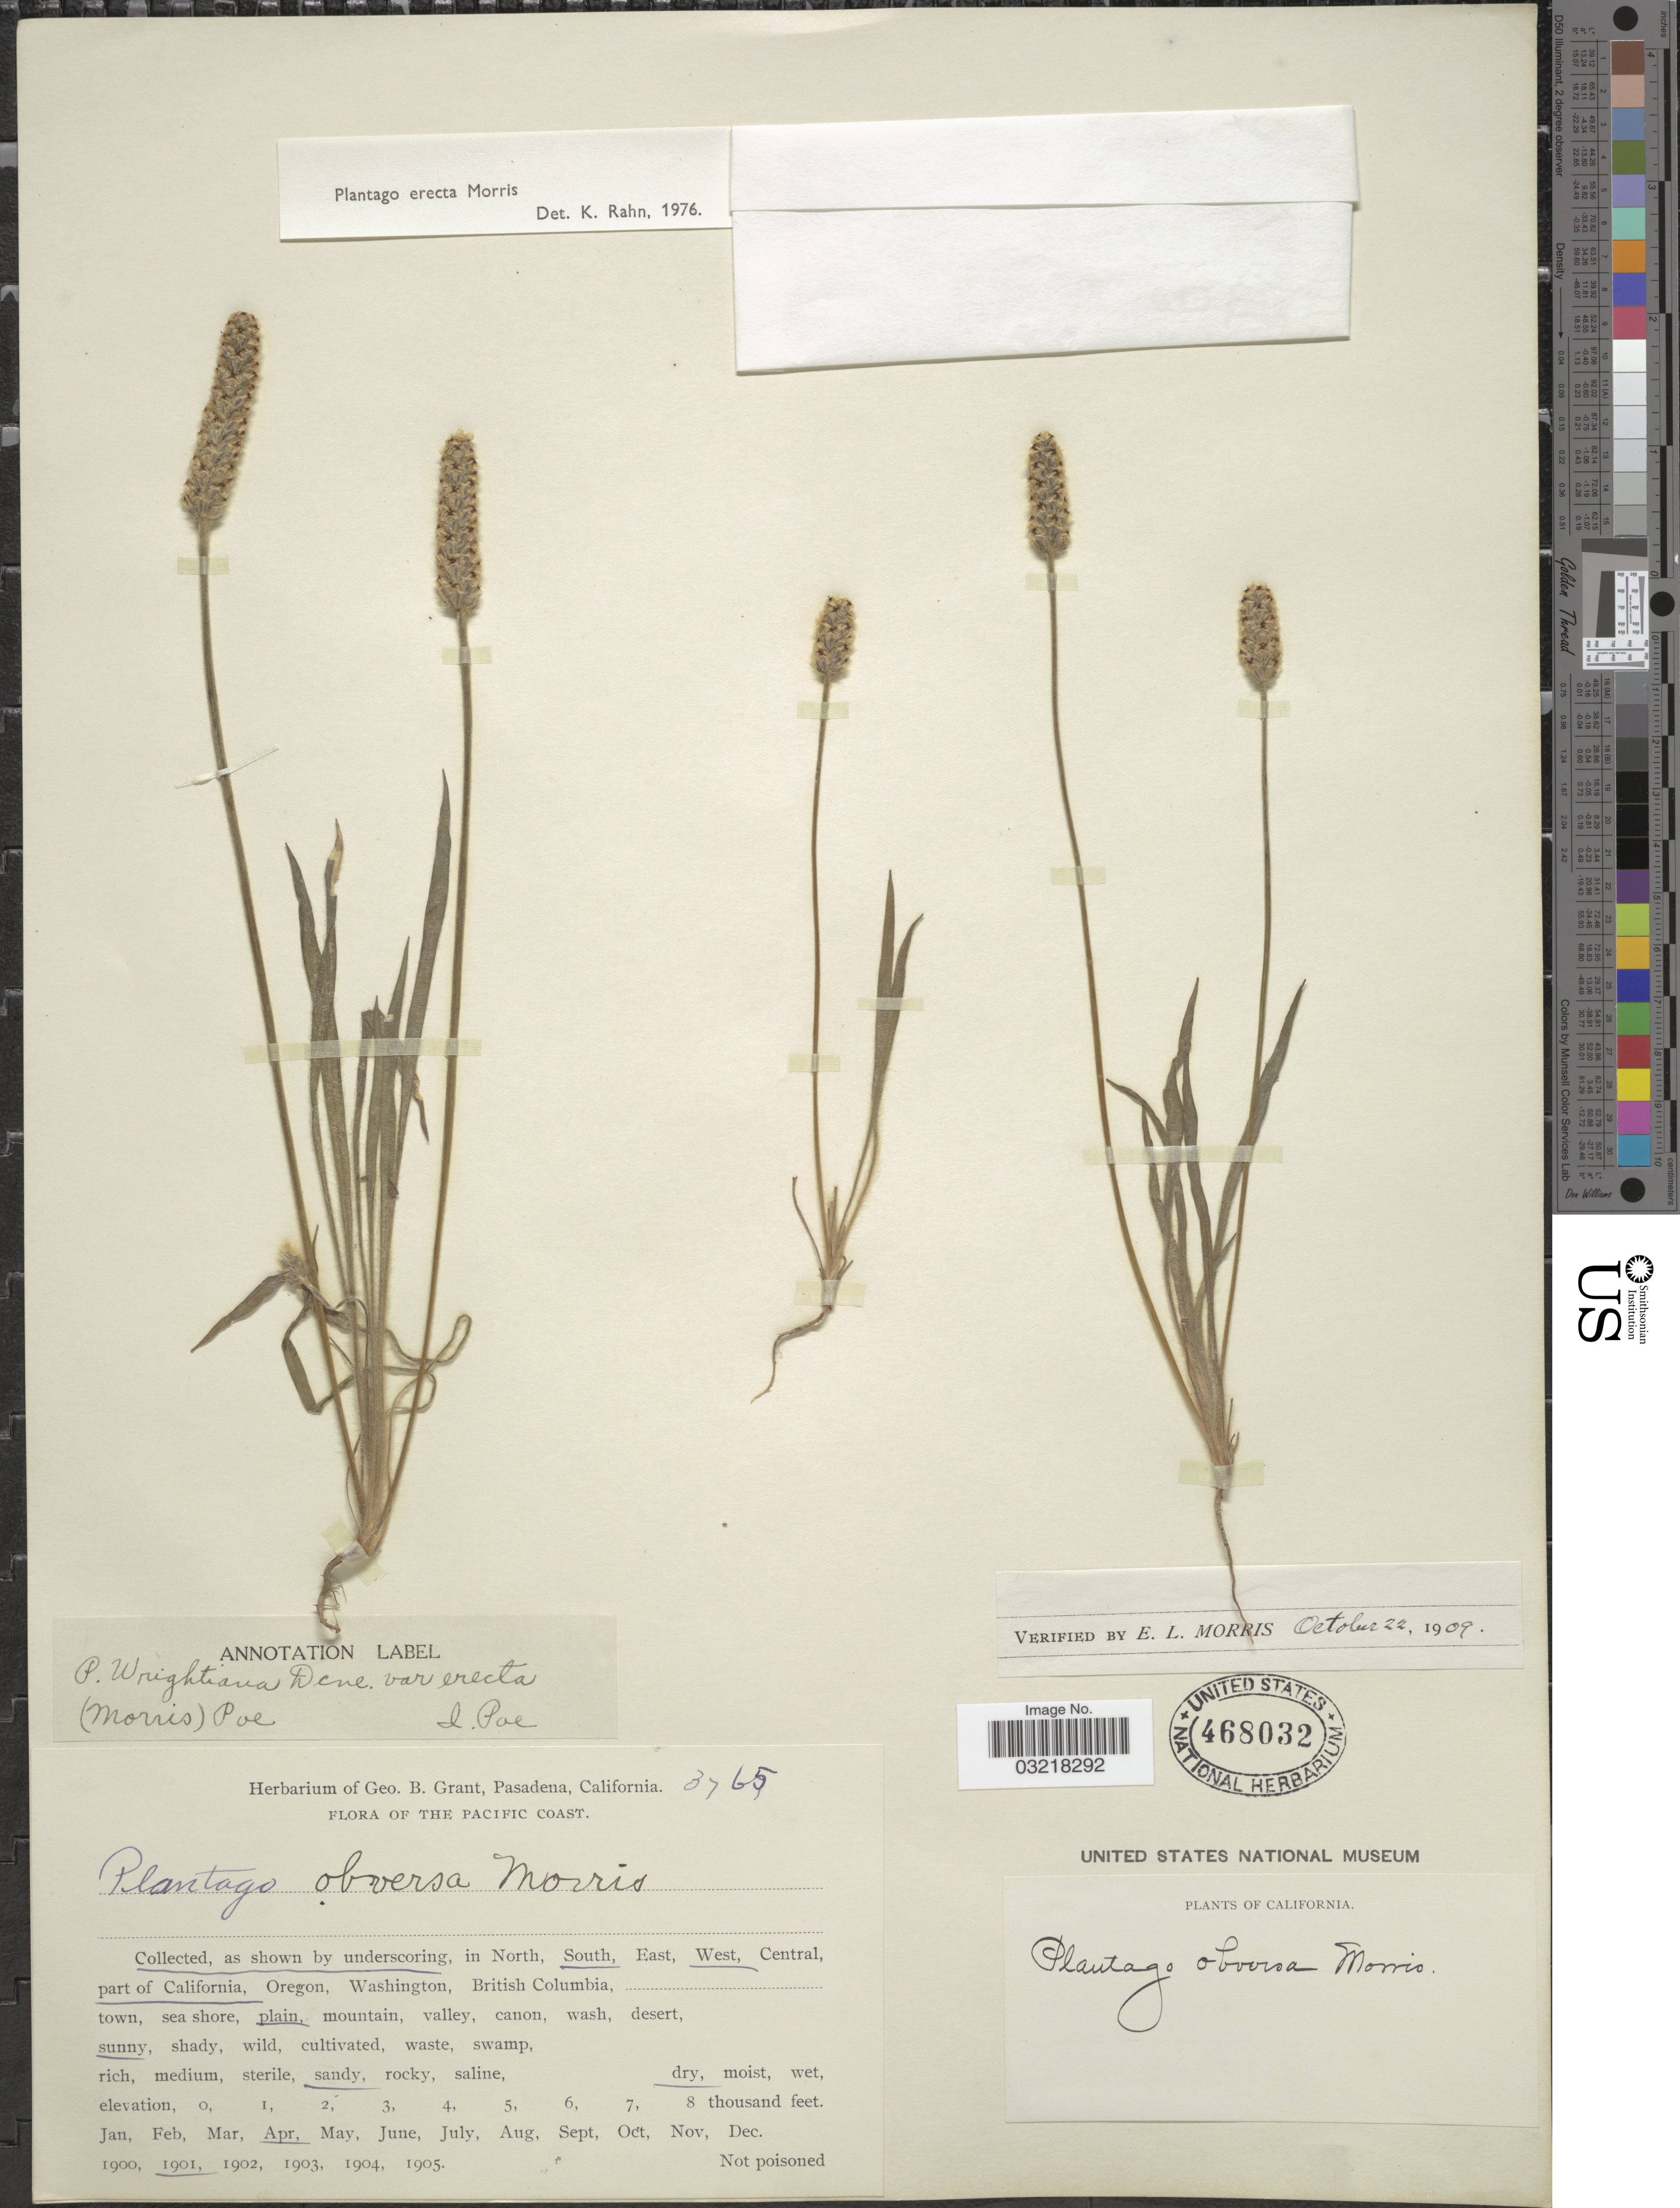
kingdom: Plantae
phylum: Tracheophyta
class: Magnoliopsida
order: Lamiales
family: Plantaginaceae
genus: Plantago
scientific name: Plantago erecta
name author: Morris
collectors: ex herb. Geo. B. Grant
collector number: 3765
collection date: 1901-04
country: United States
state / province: California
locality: The Pacific Coast. South, West, part of California.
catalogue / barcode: US 468032